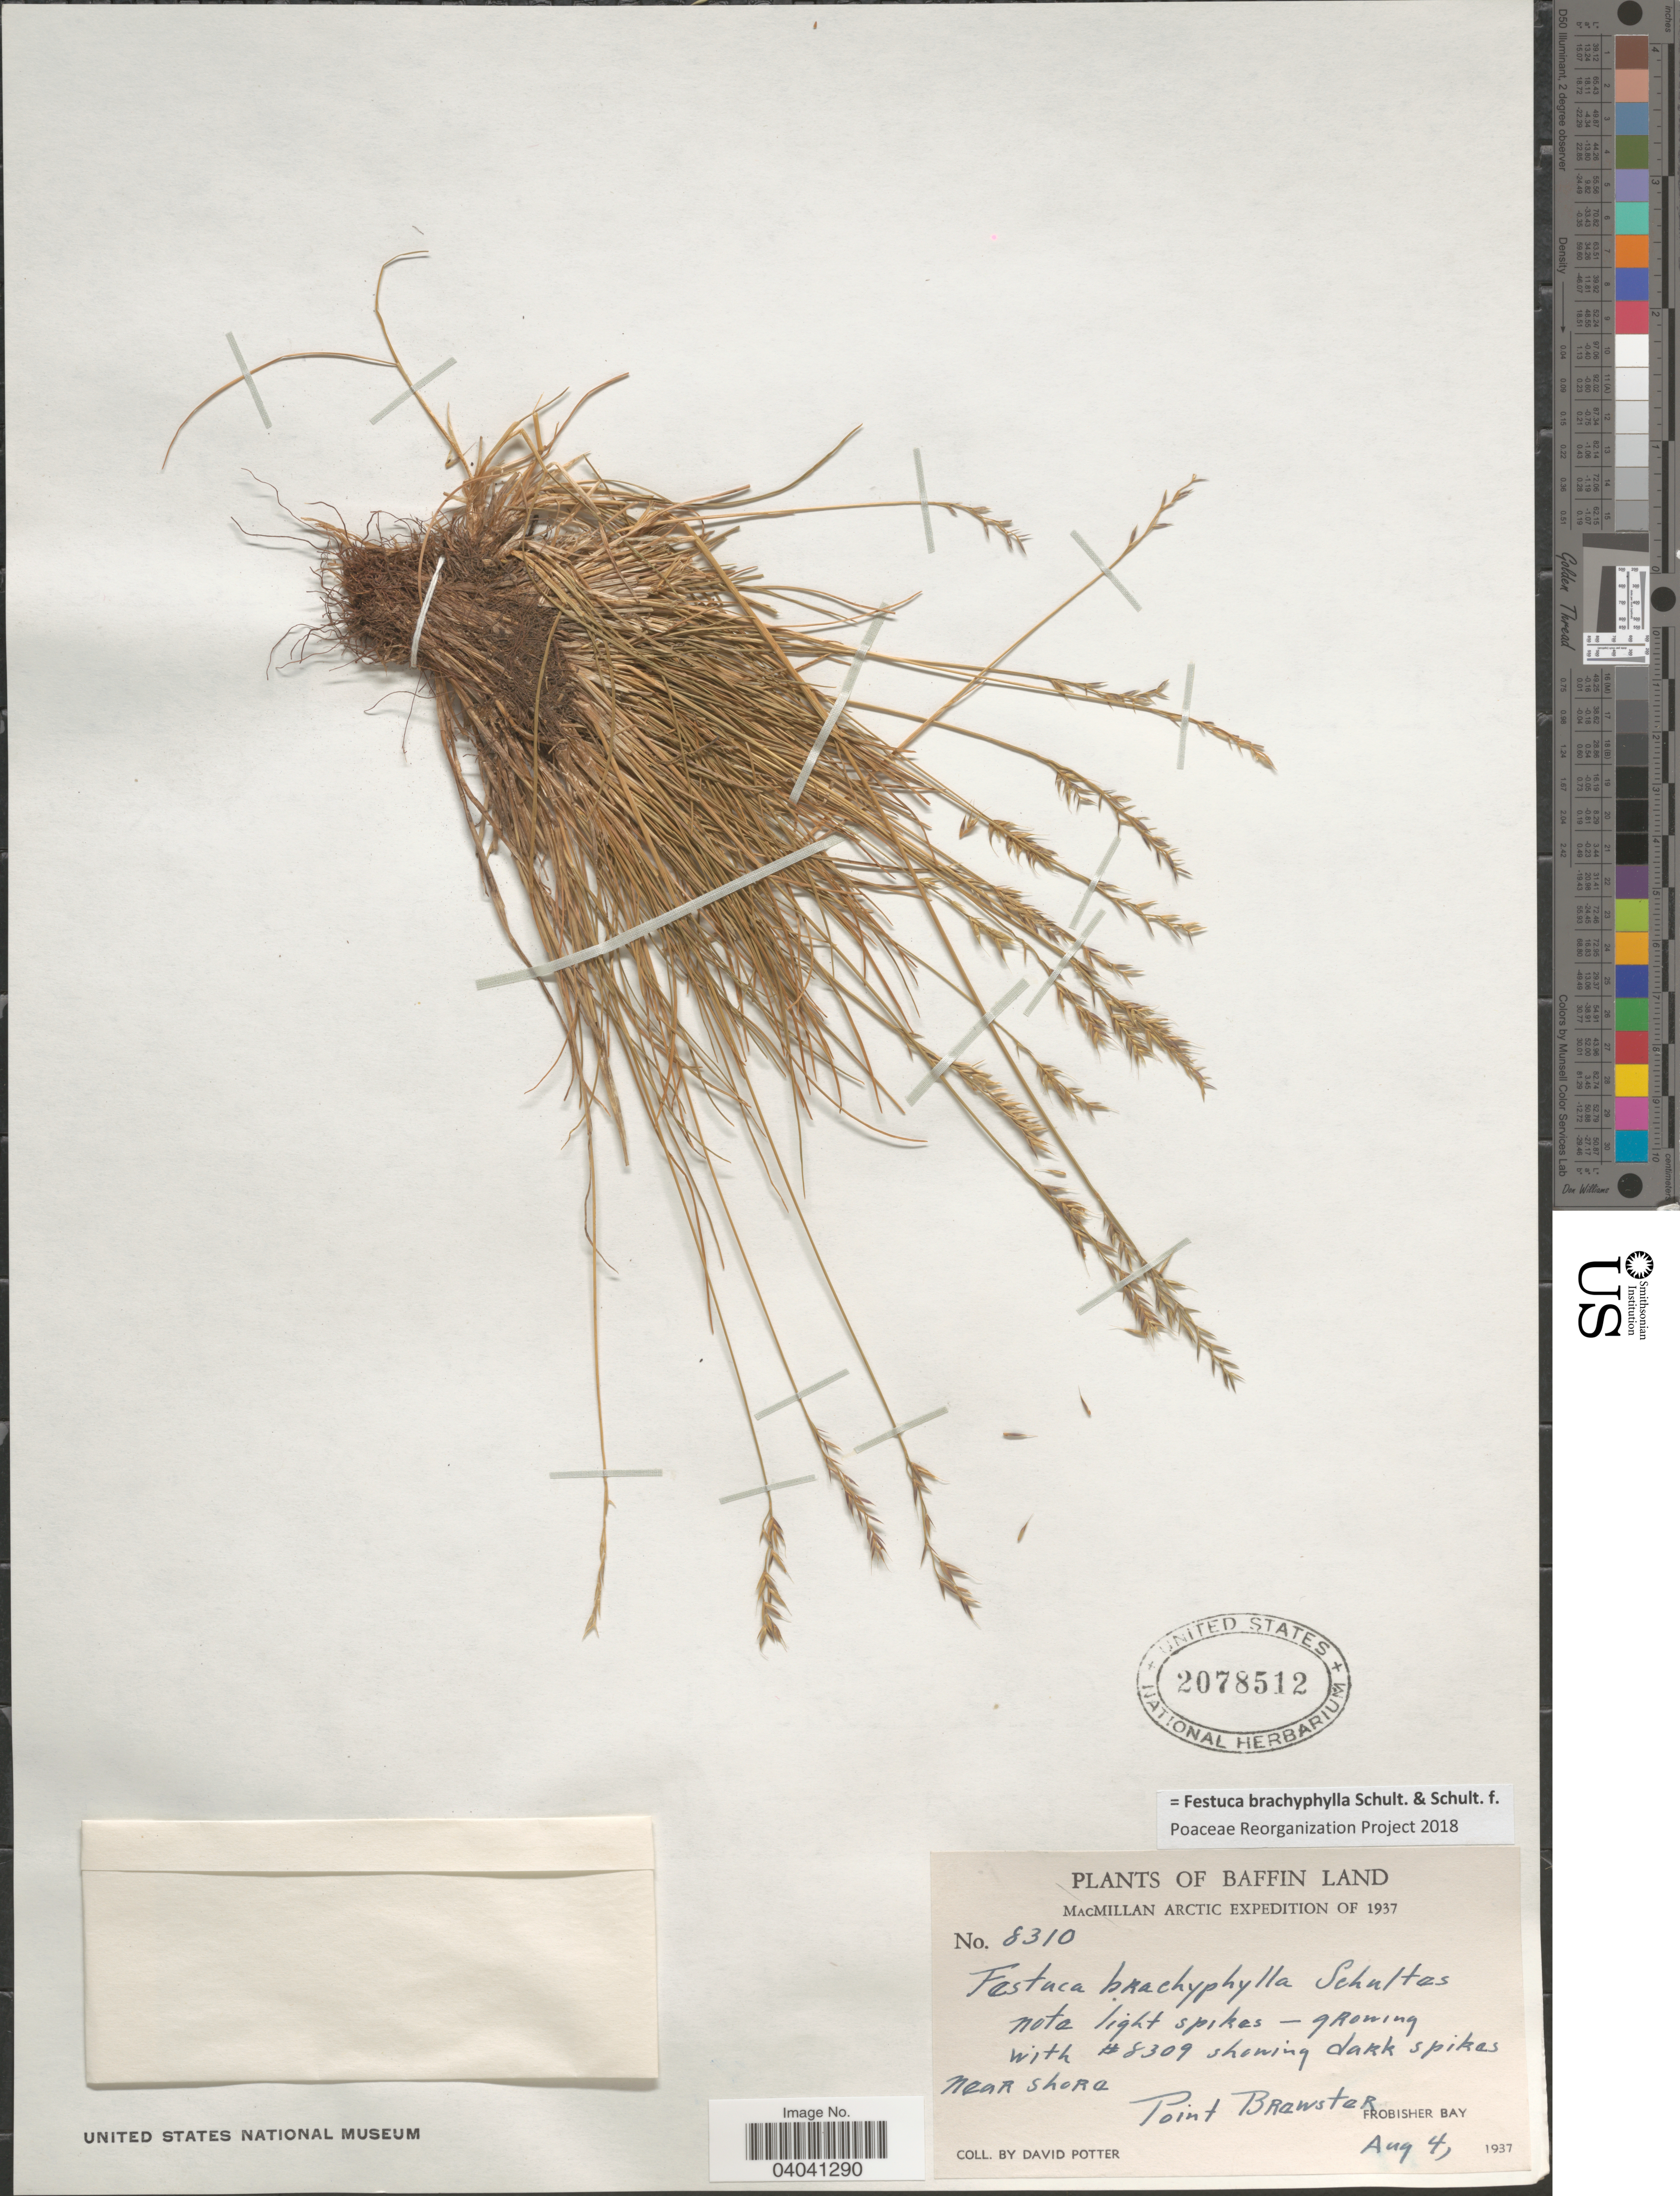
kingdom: Plantae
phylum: Tracheophyta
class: Liliopsida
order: Poales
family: Poaceae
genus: Festuca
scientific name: Festuca brachyphylla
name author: Schult. & Schult. f.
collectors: D. Potter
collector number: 8310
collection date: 1937-08-04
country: Canada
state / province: Nunavut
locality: Baffin Land. Near shore. Point Brewster. Frobisher Bay.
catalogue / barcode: US 2078512